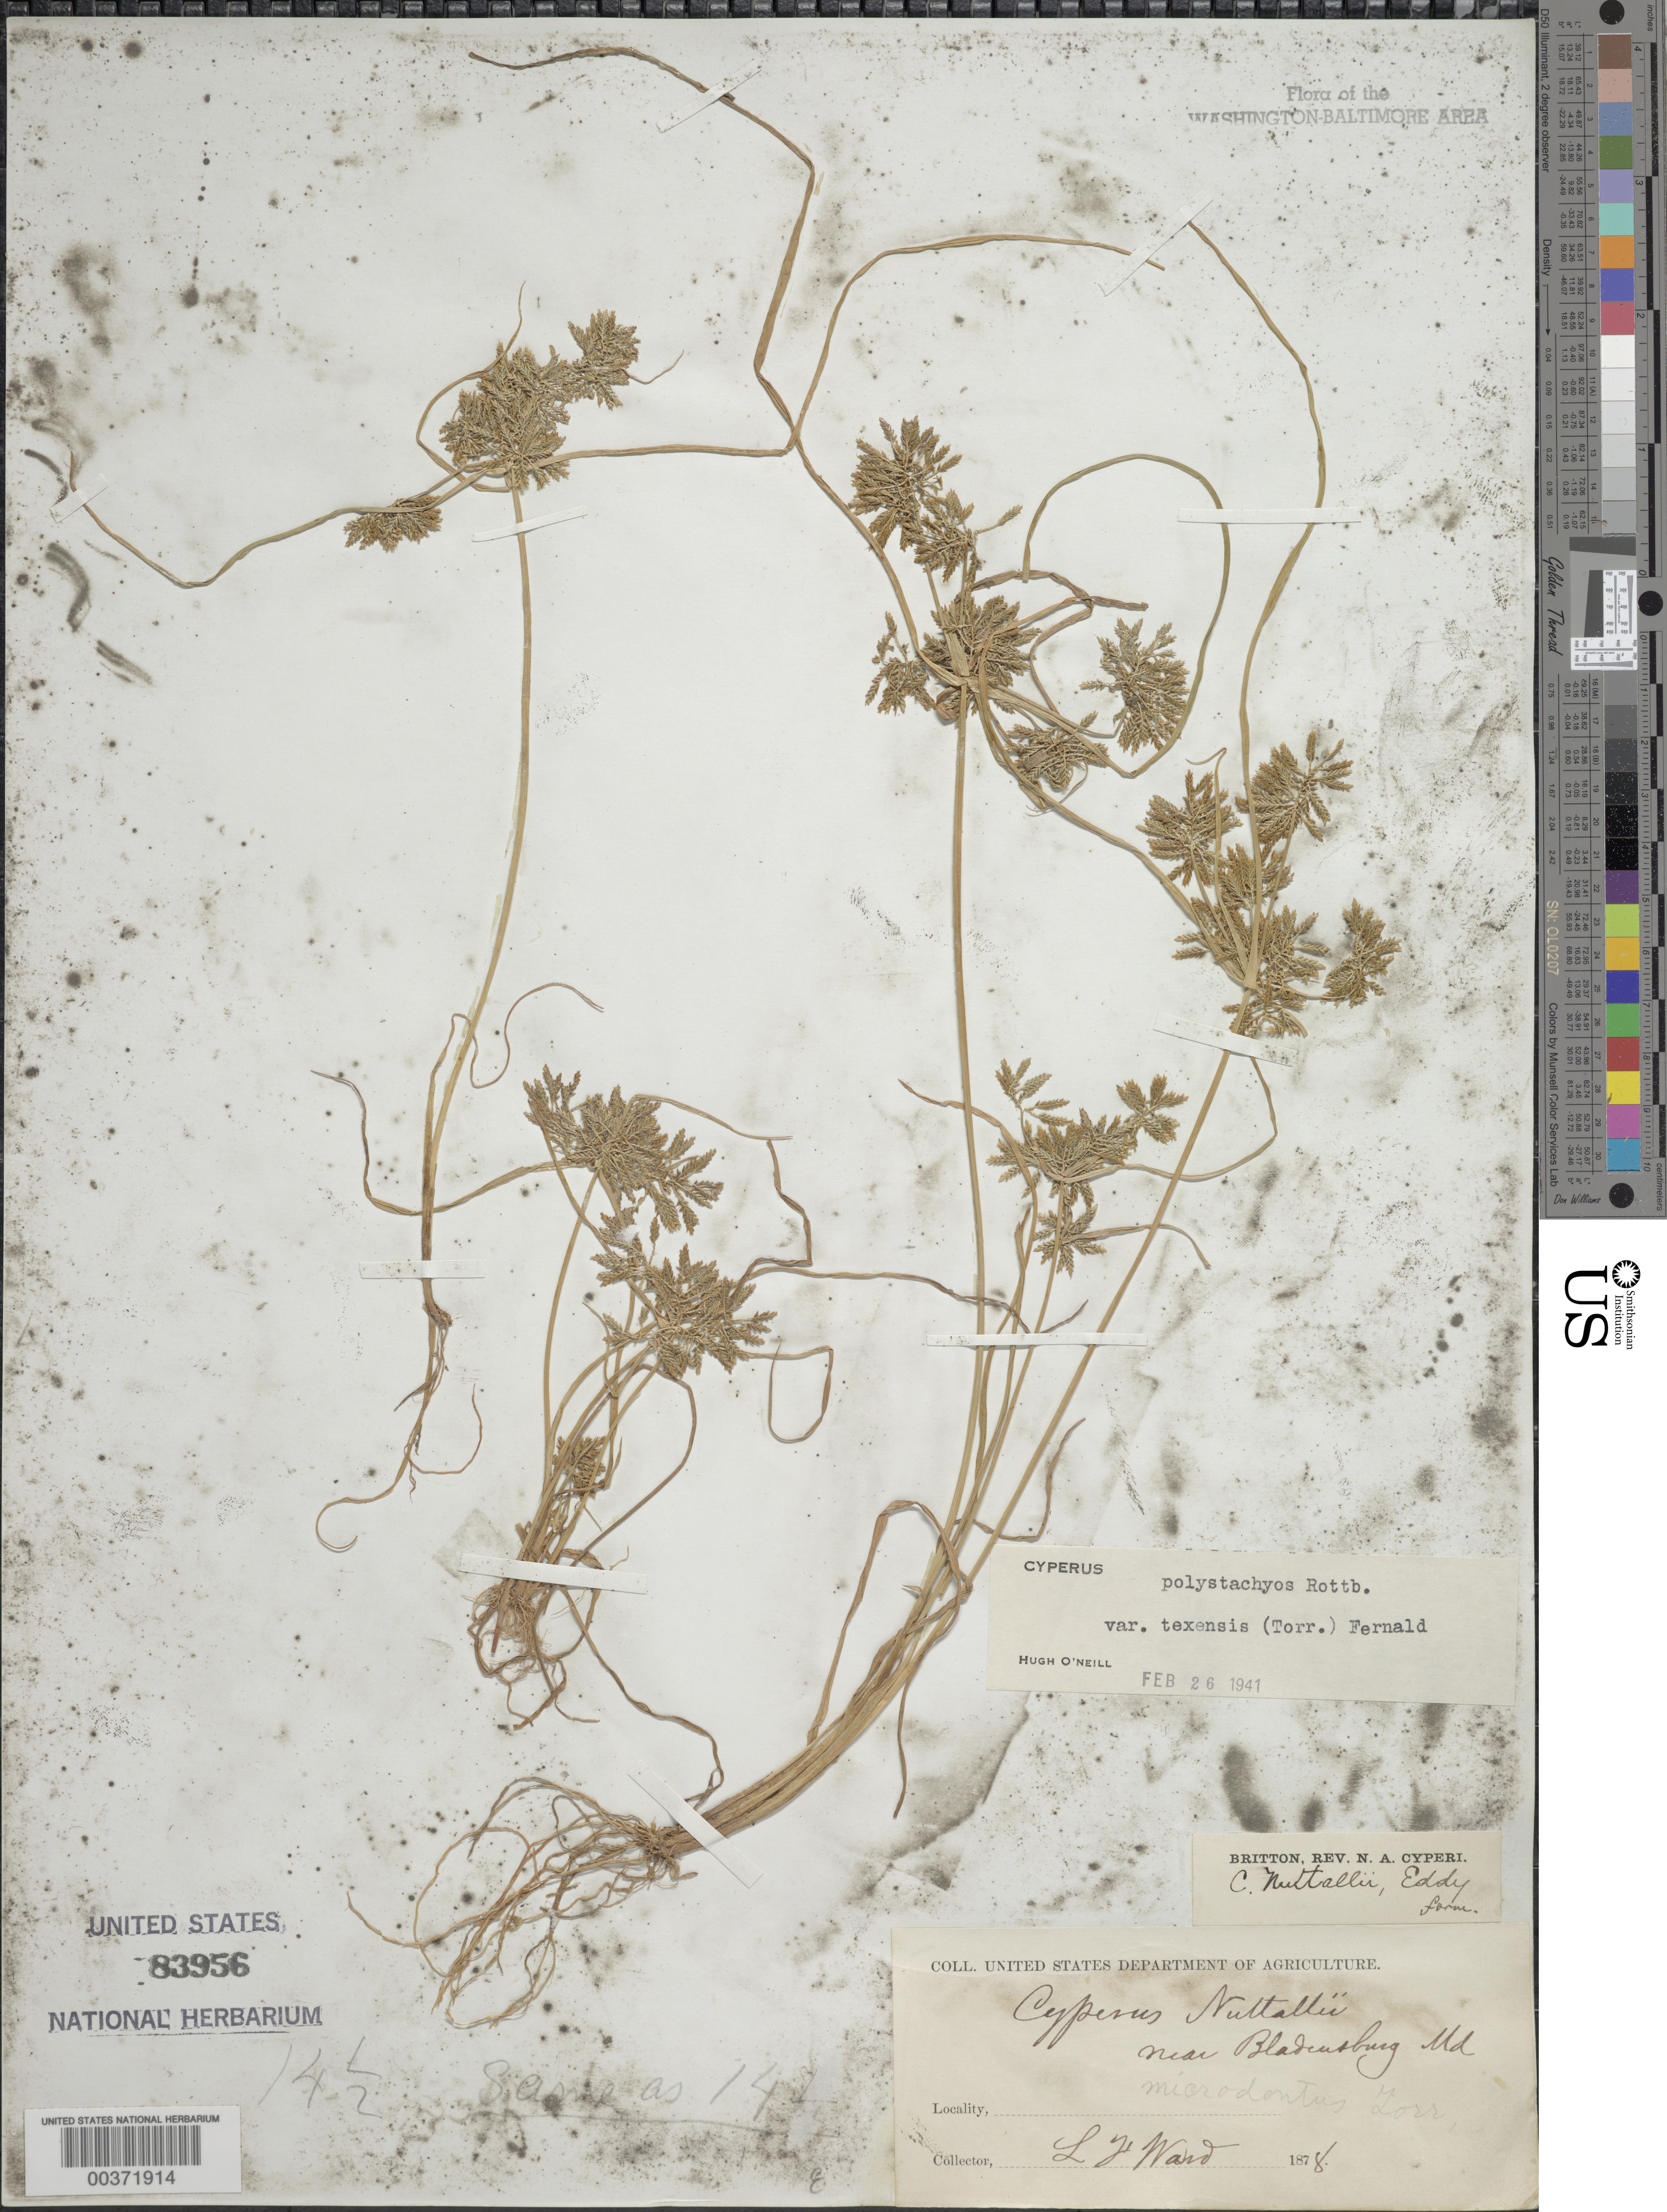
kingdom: Plantae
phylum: Tracheophyta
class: Liliopsida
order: Poales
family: Cyperaceae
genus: Cyperus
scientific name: Cyperus polystachyos var. texensis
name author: (Torr.) Fernald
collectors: L. F. Ward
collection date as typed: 1878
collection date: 1878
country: United States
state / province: Maryland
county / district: Prince George's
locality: Bladensburg vicinity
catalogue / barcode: US 83956